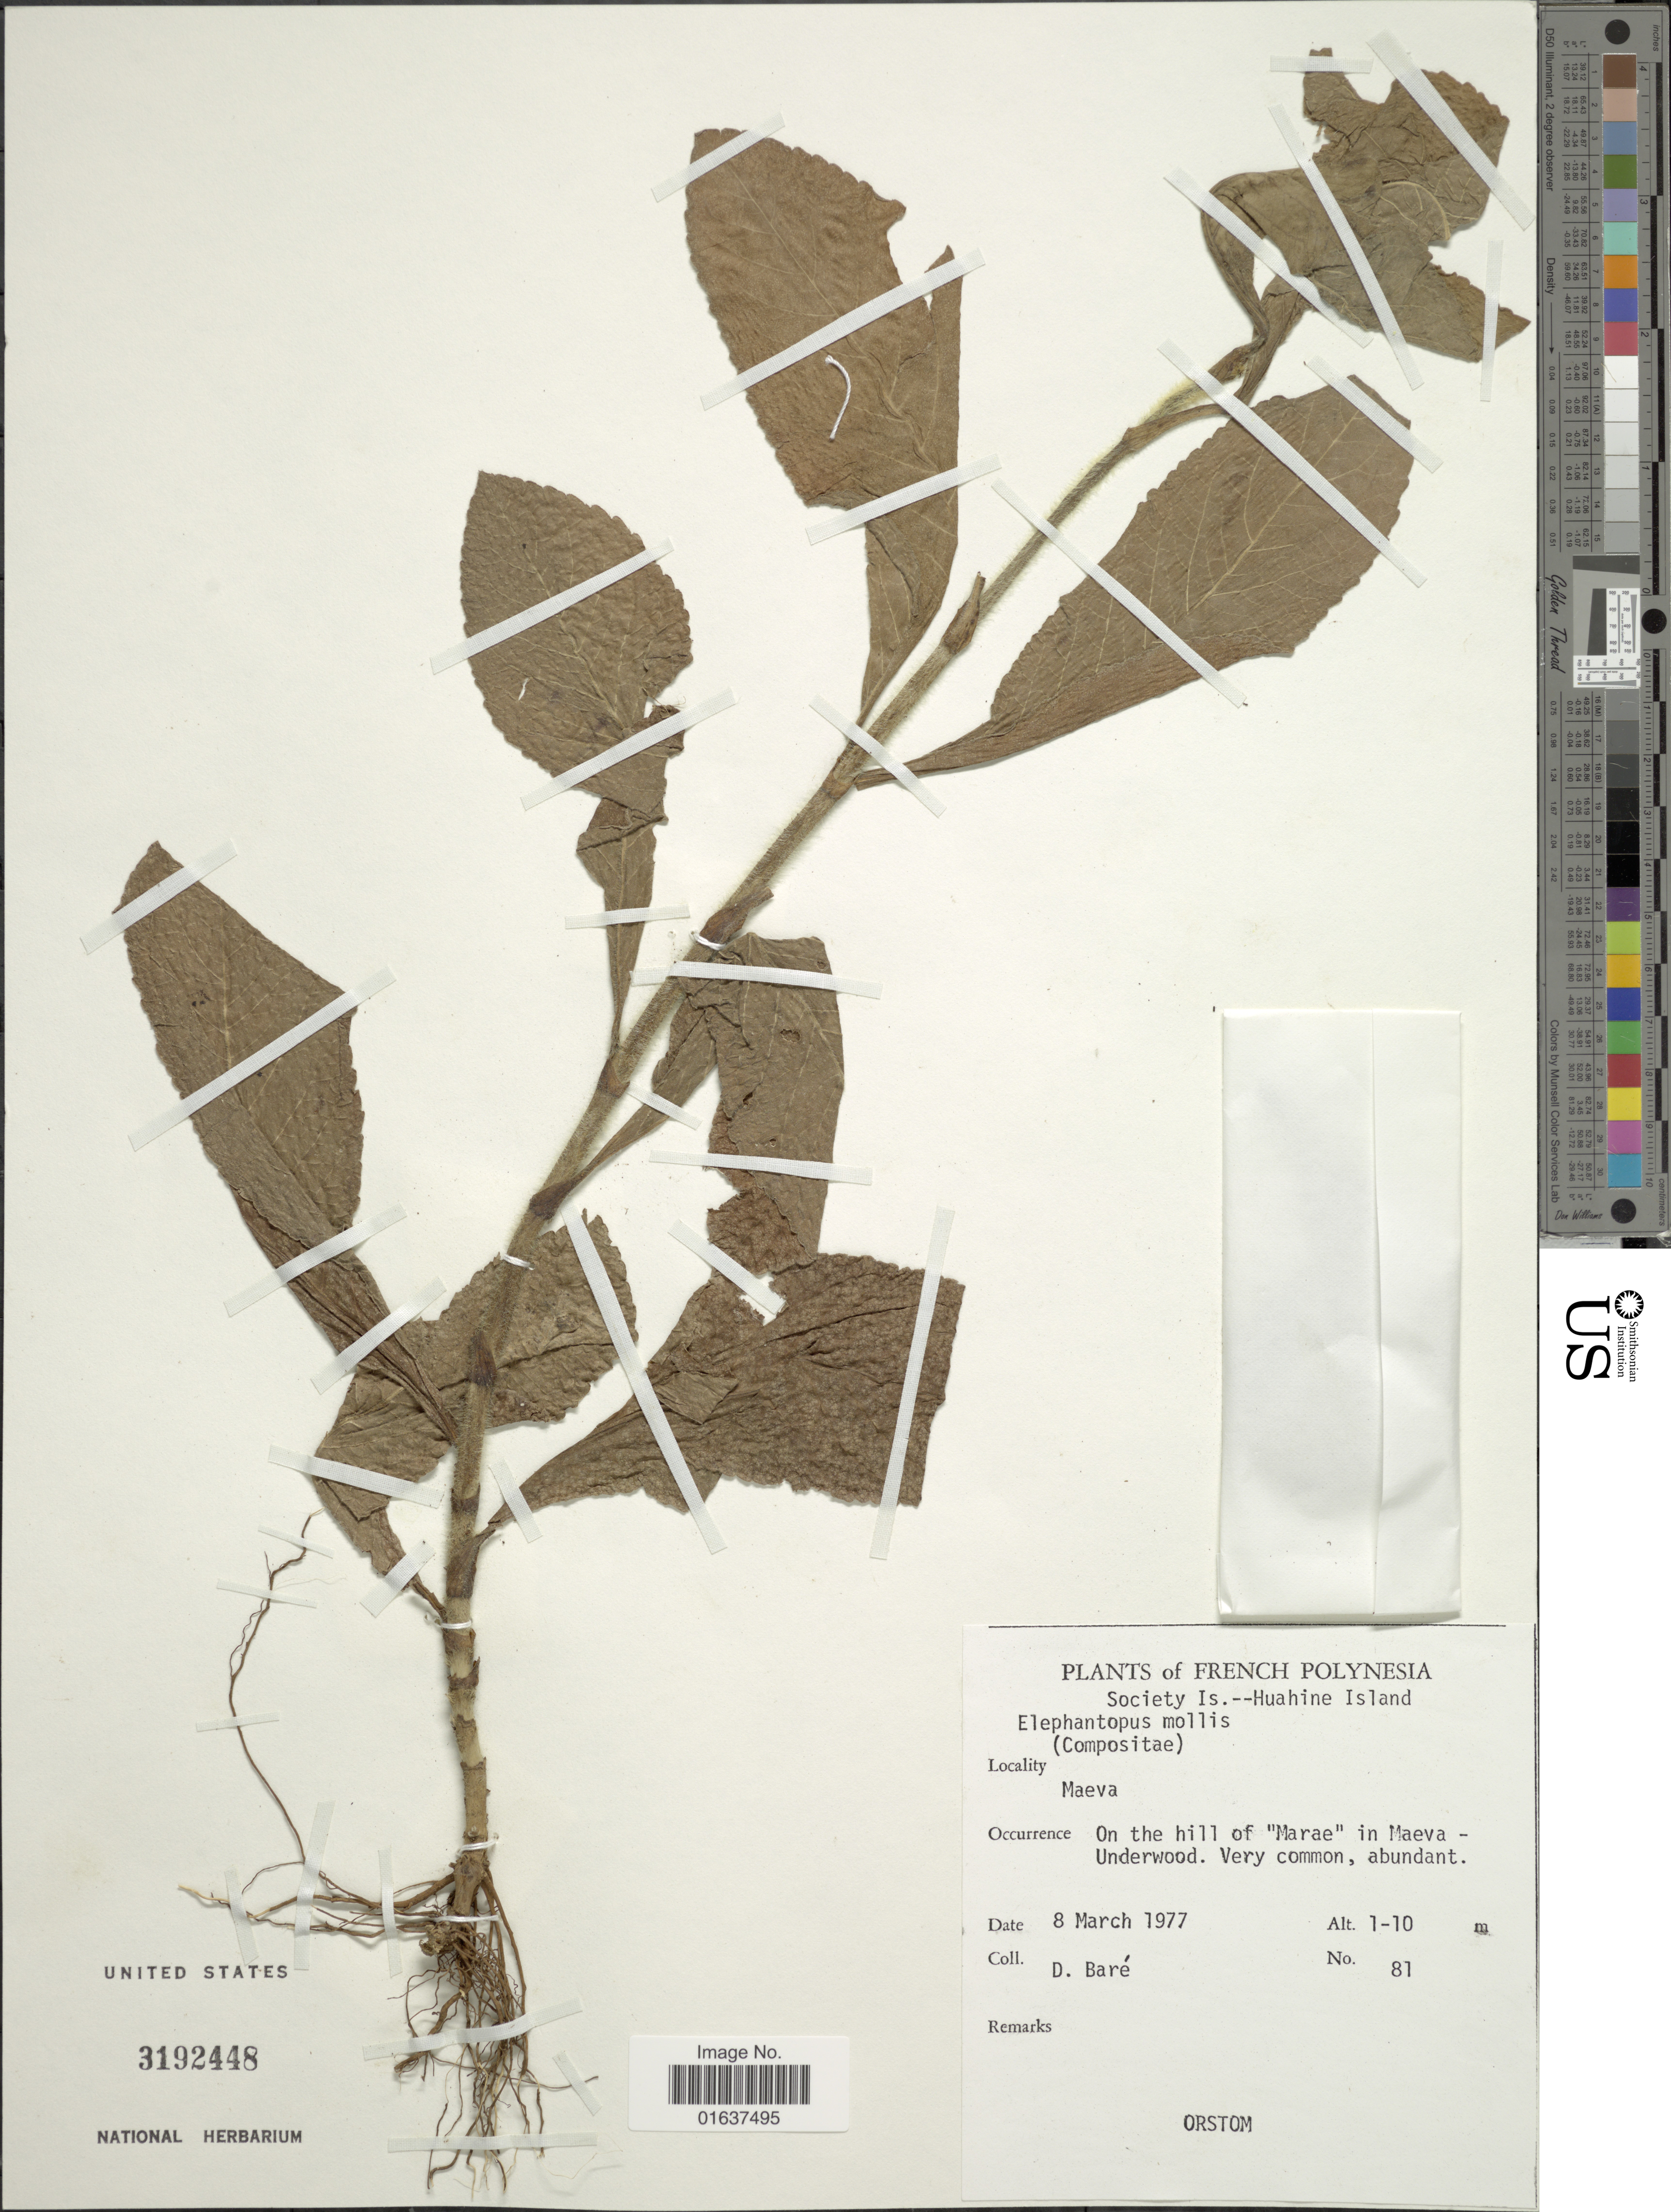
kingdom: Plantae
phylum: Tracheophyta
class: Magnoliopsida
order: Asterales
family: Asteraceae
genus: Elephantopus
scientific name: Elephantopus mollis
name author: Kunth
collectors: D. Baré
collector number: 81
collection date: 1977-03-08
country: French Polynesia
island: Huahine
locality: Society Is. Huahine Island. Maeva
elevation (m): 1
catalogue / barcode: US 3192448